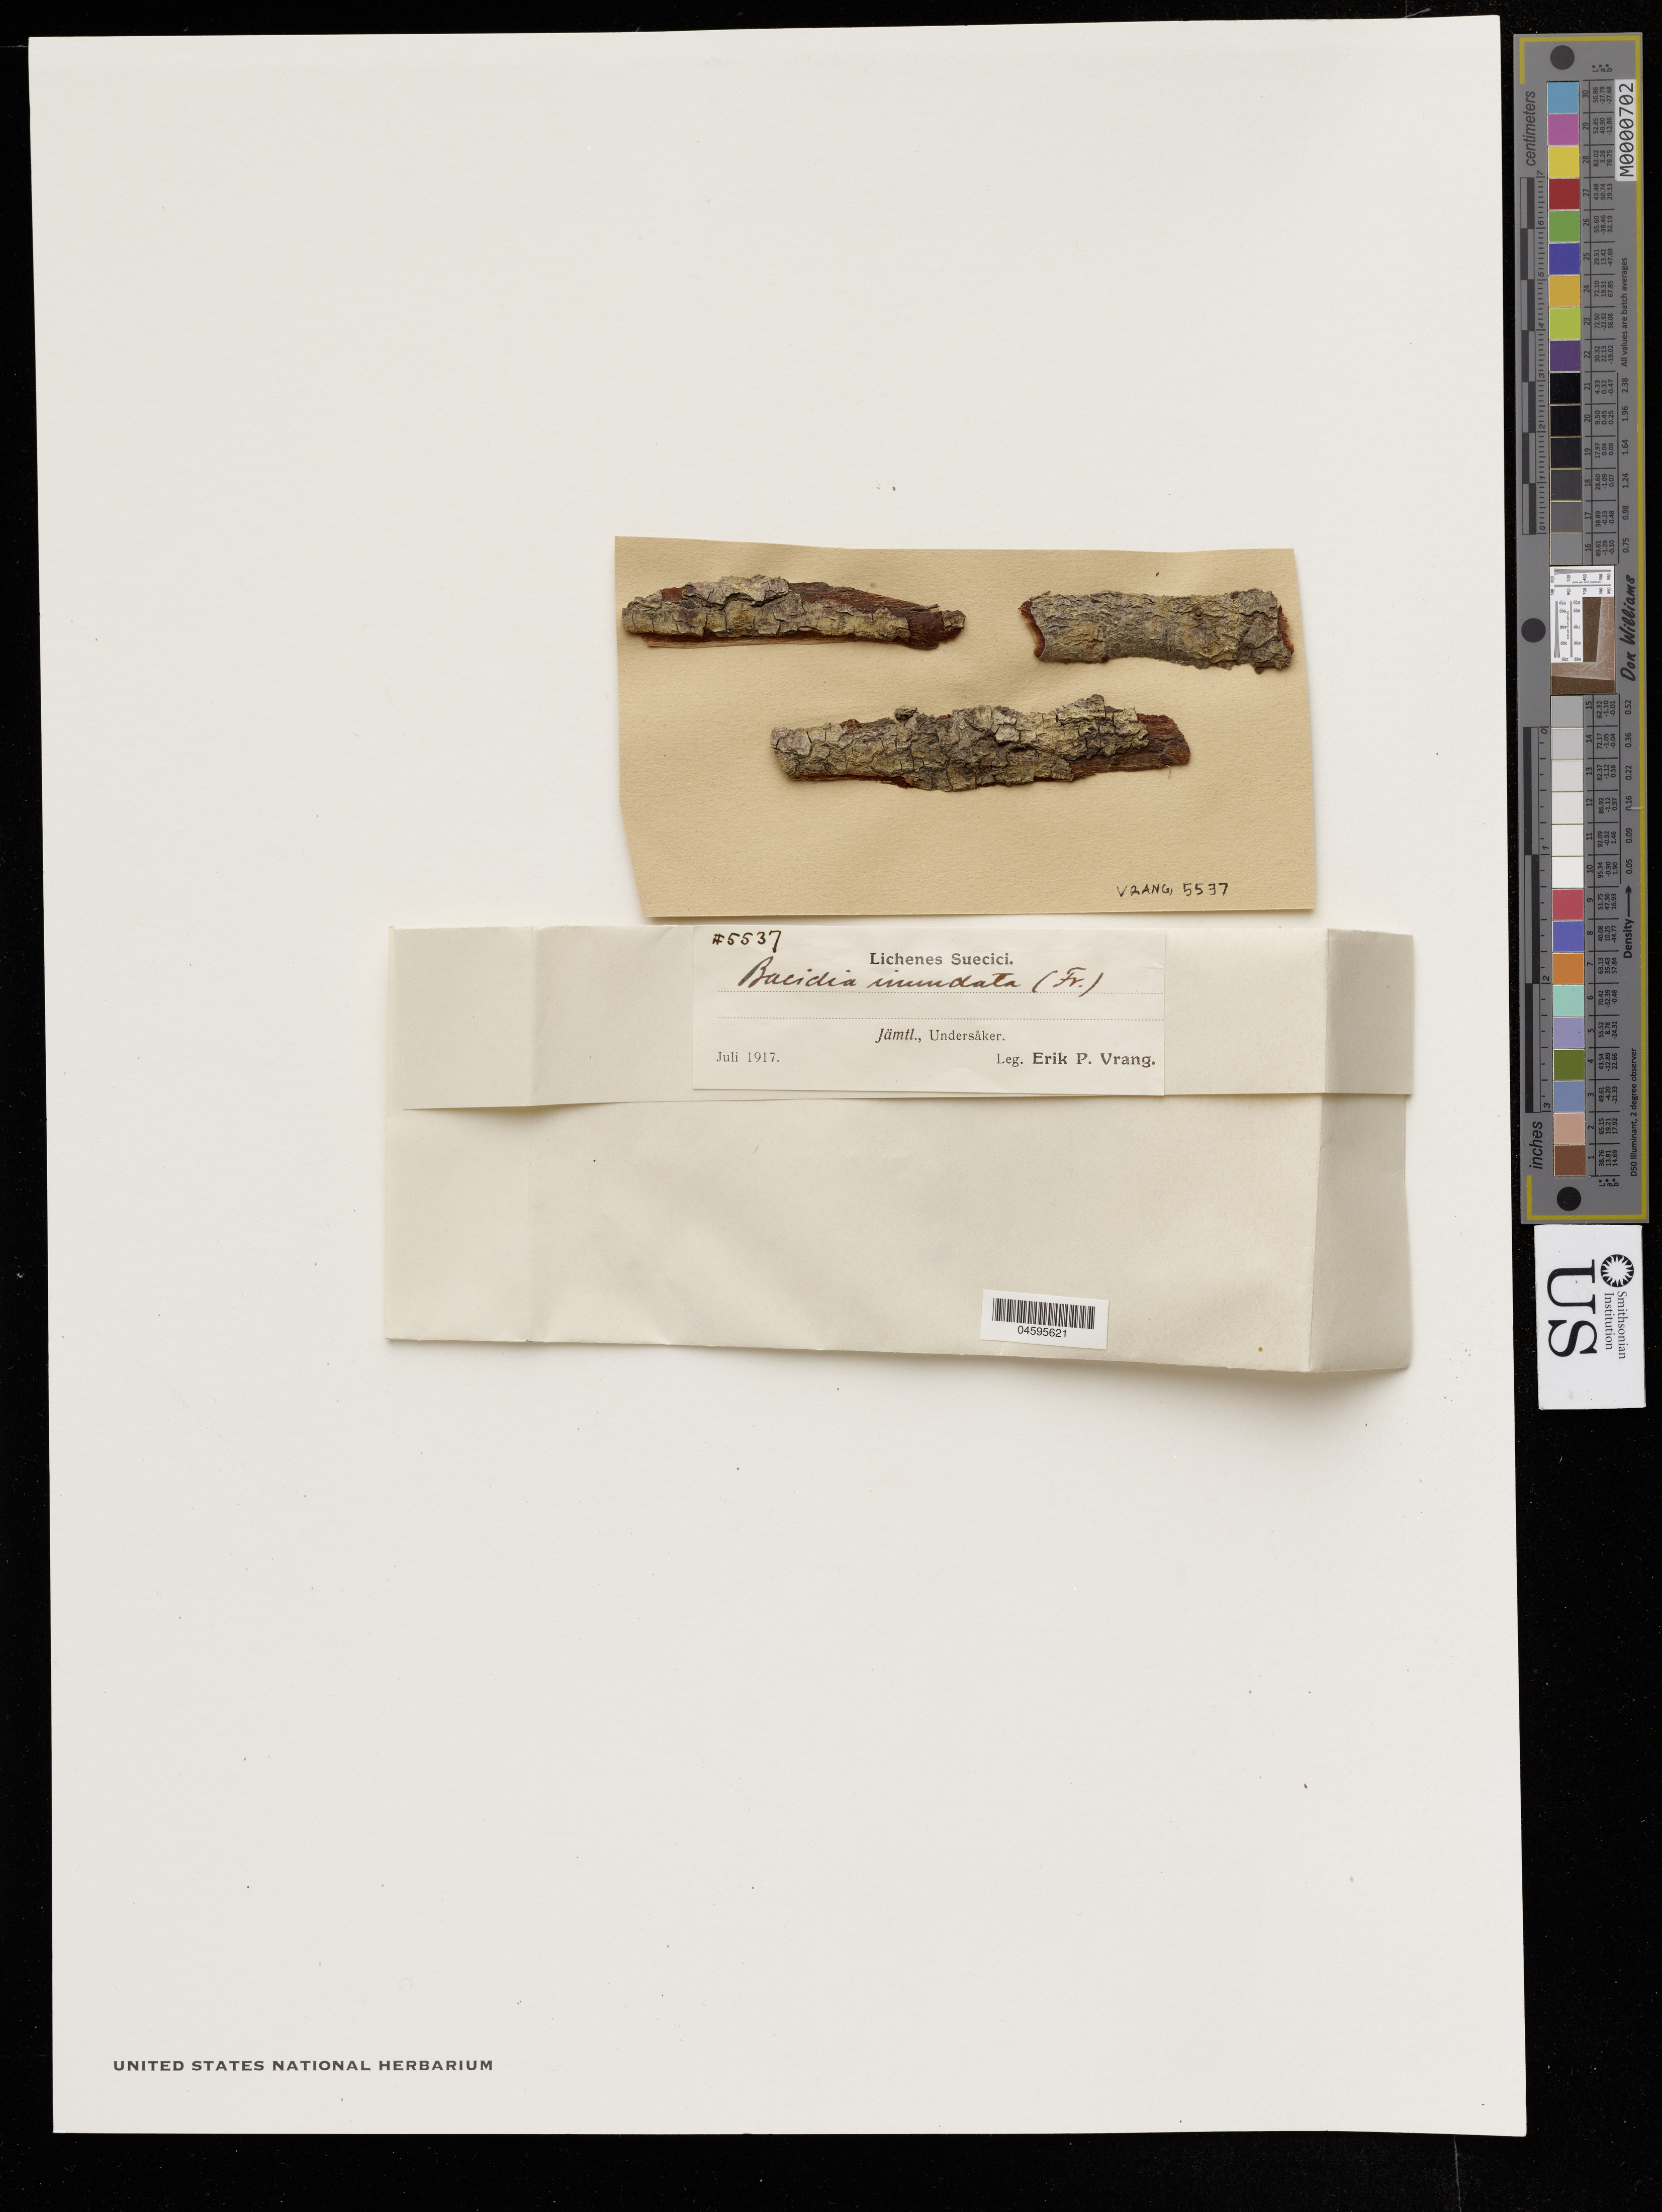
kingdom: Fungi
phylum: Ascomycota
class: Lecanoromycetes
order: Lecanorales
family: Ramalinaceae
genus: Bacidia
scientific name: Bacidia inundata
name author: (Fr.) Körb.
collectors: E. Vrang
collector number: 5537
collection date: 1917-07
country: Sweden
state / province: Jamtlands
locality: Undersåker.